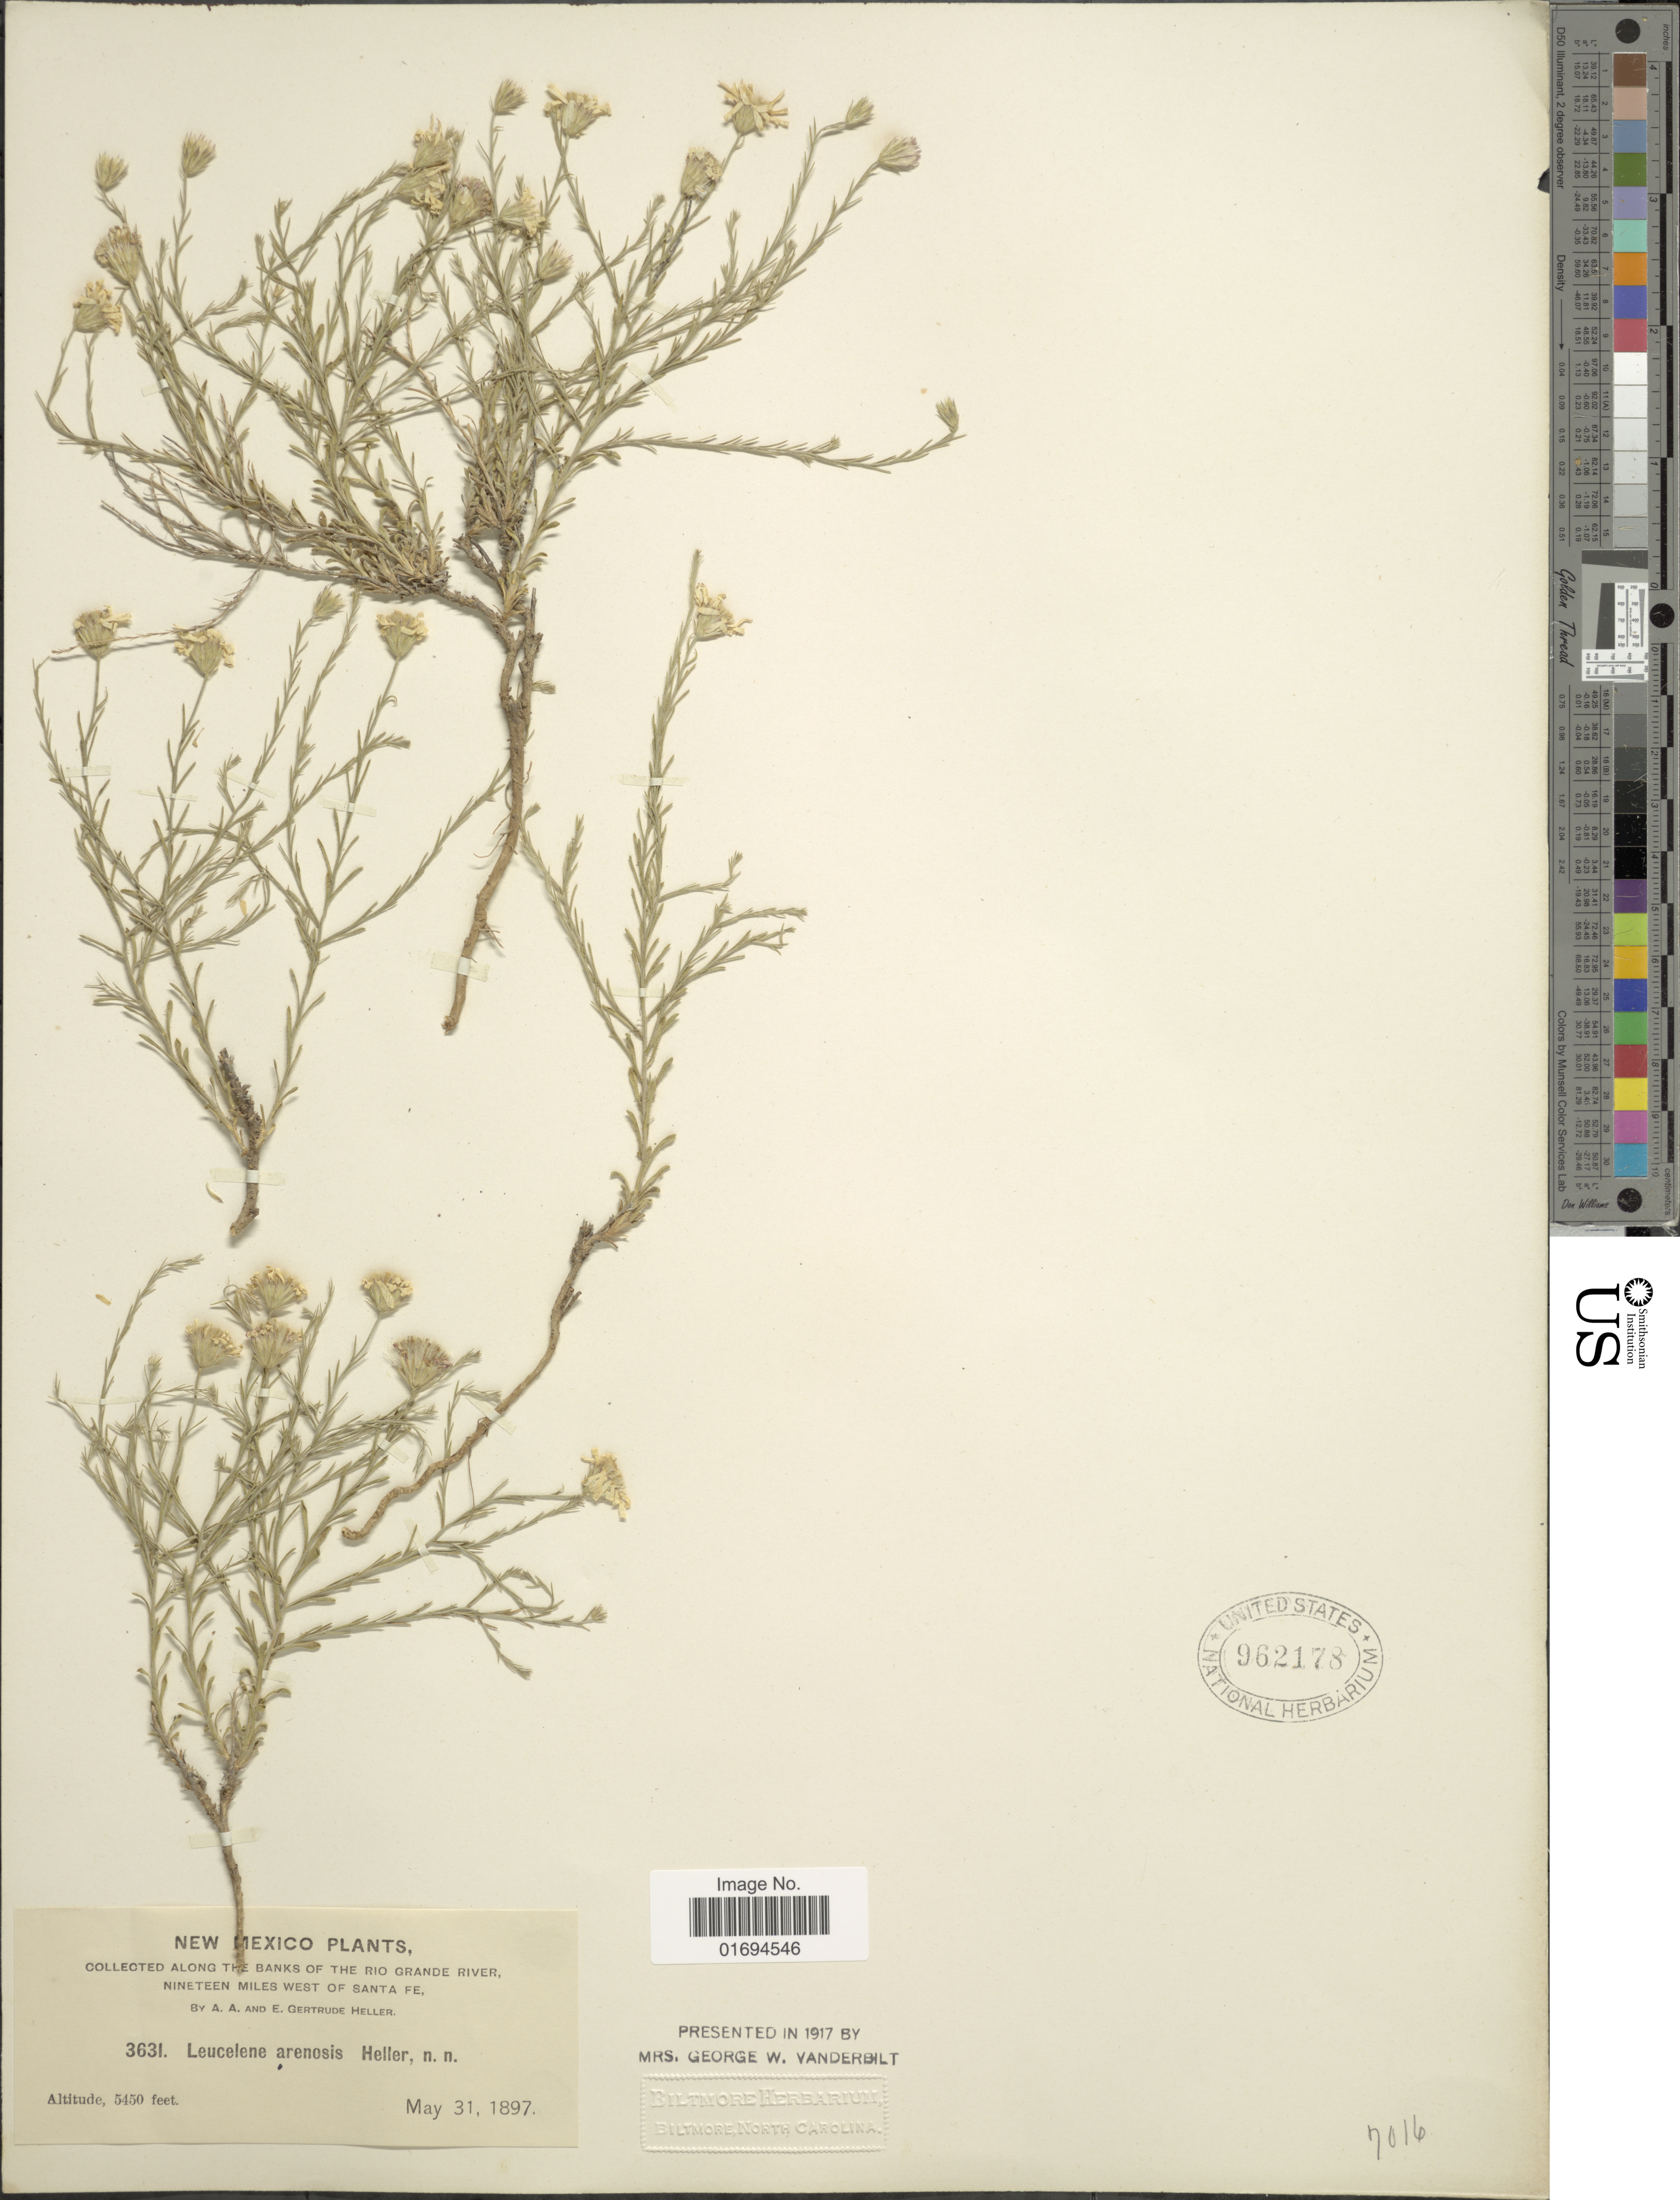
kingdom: Plantae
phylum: Tracheophyta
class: Magnoliopsida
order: Asterales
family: Asteraceae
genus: Chaetopappa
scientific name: Chaetopappa ericoides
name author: (Torr.) G.L. Nesom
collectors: A. A. Heller & E. G. Heller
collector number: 3631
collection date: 1897-05-31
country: United States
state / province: New Mexico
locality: Along the banks of the Rio Grande River, nineteen miles west of Santa FE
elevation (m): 1661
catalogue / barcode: US 962178